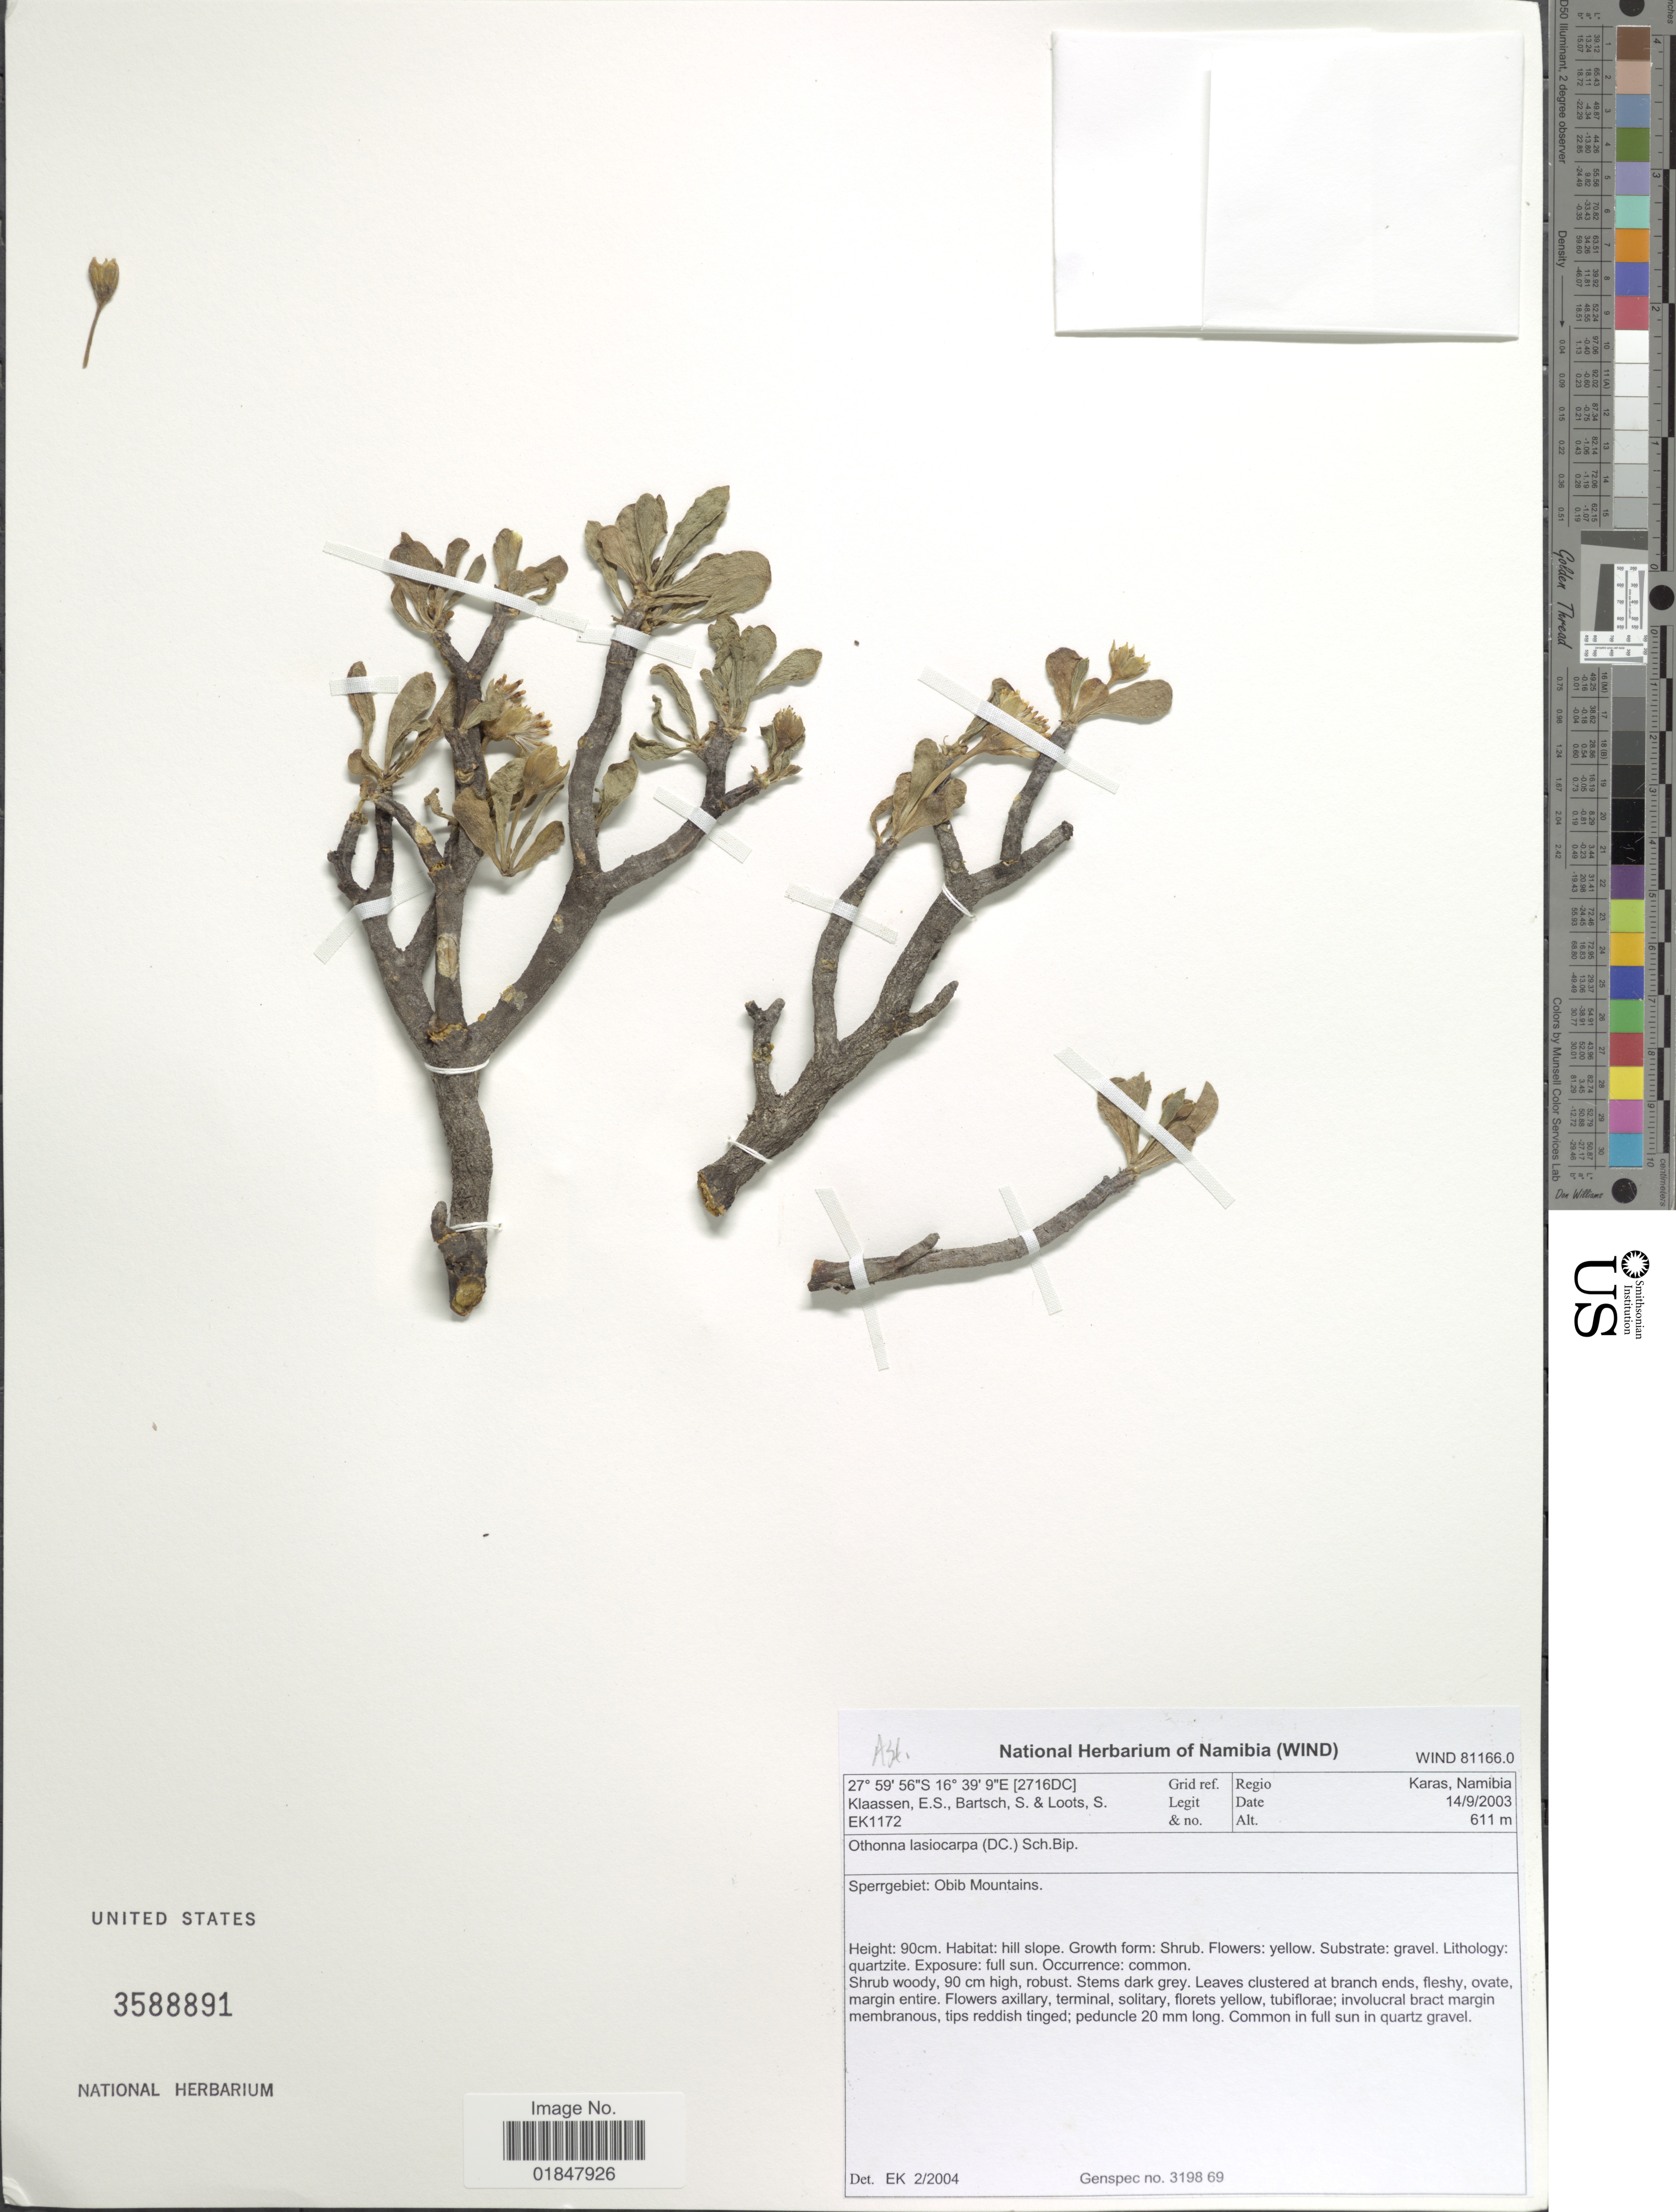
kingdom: Plantae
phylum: Tracheophyta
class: Magnoliopsida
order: Asterales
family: Asteraceae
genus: Othonna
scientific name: Othonna lasiocarpa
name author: (DC.) Sch. Bip.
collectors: E. S. Klaassen, S. Bartsch & S. Loots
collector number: EK1172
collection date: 2003-09-14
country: Namibia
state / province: Karas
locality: Sperrgebiet: Obib Mountains (2716DC)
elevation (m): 611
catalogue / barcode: US 3588891